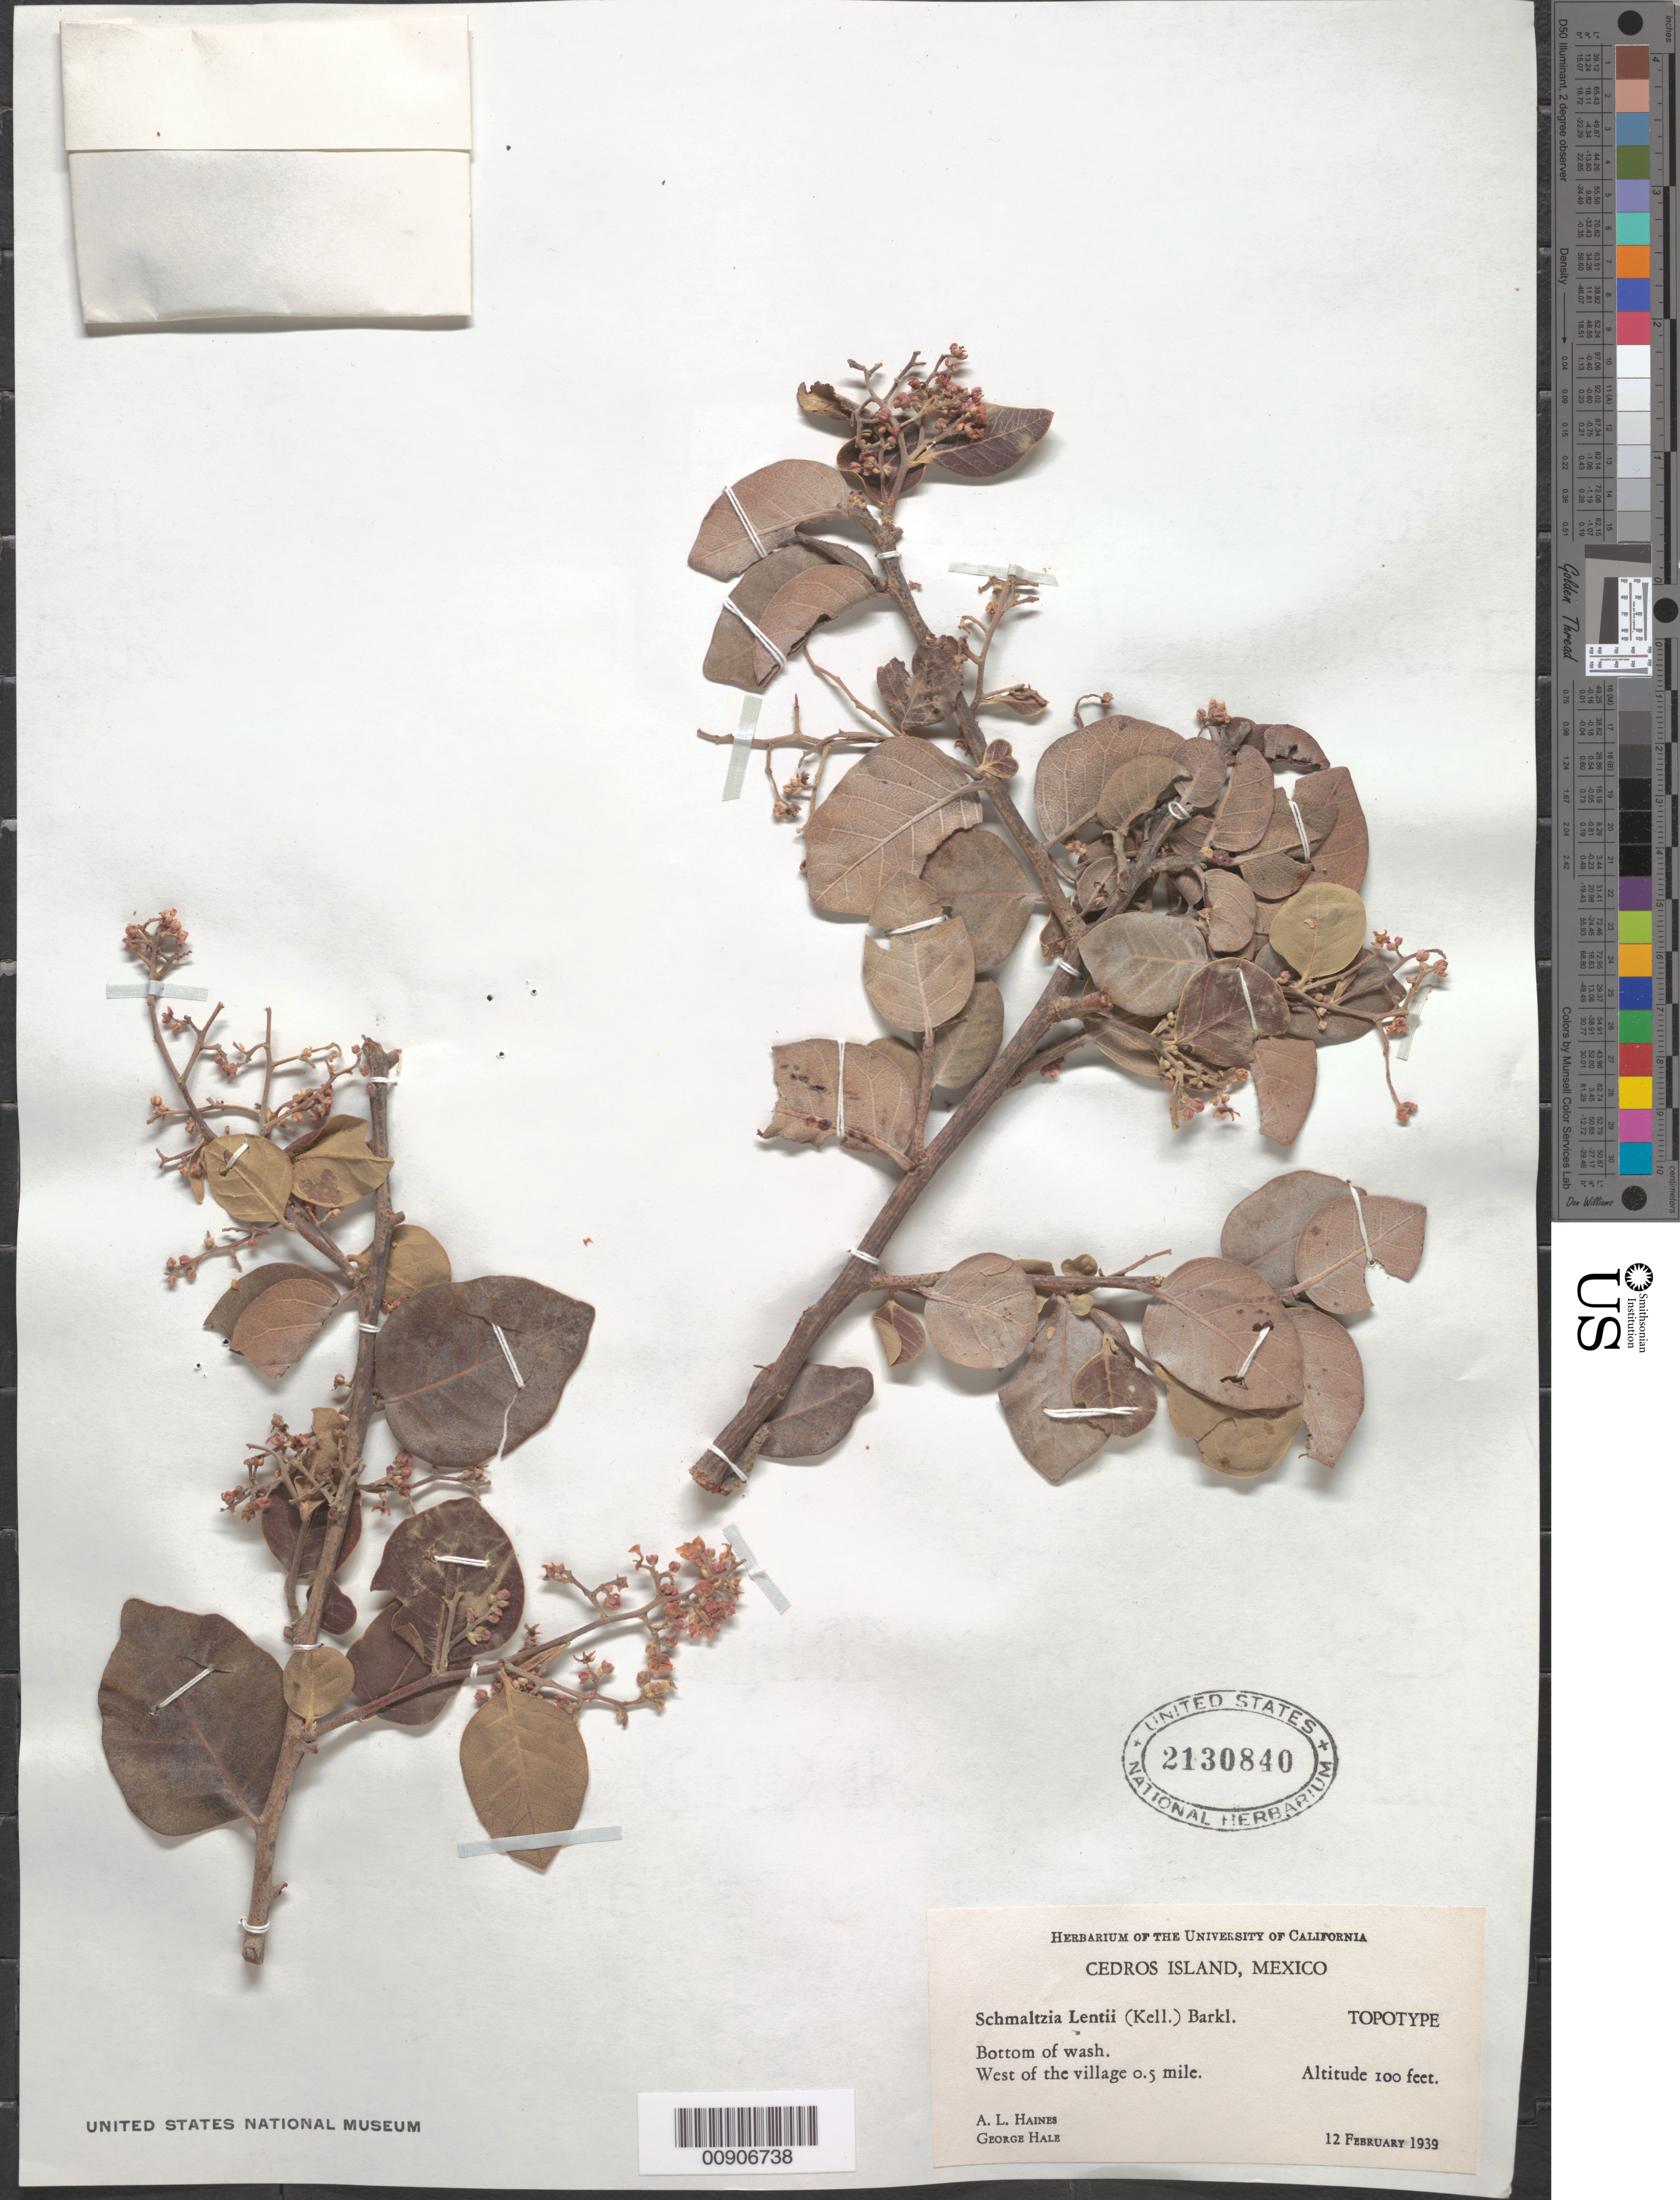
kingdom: Plantae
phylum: Tracheophyta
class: Magnoliopsida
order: Sapindales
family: Anacardiaceae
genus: Rhus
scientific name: Rhus lentii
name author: Kellogg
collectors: A. L. Haines & G. Hale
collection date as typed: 12 Feb 1939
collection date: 1939-02-12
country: Mexico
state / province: Baja California Norte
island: Cedros I.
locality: Cedros Island. West of the village 0.5 mile.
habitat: Bottom of wash.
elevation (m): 30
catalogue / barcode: US 2130840